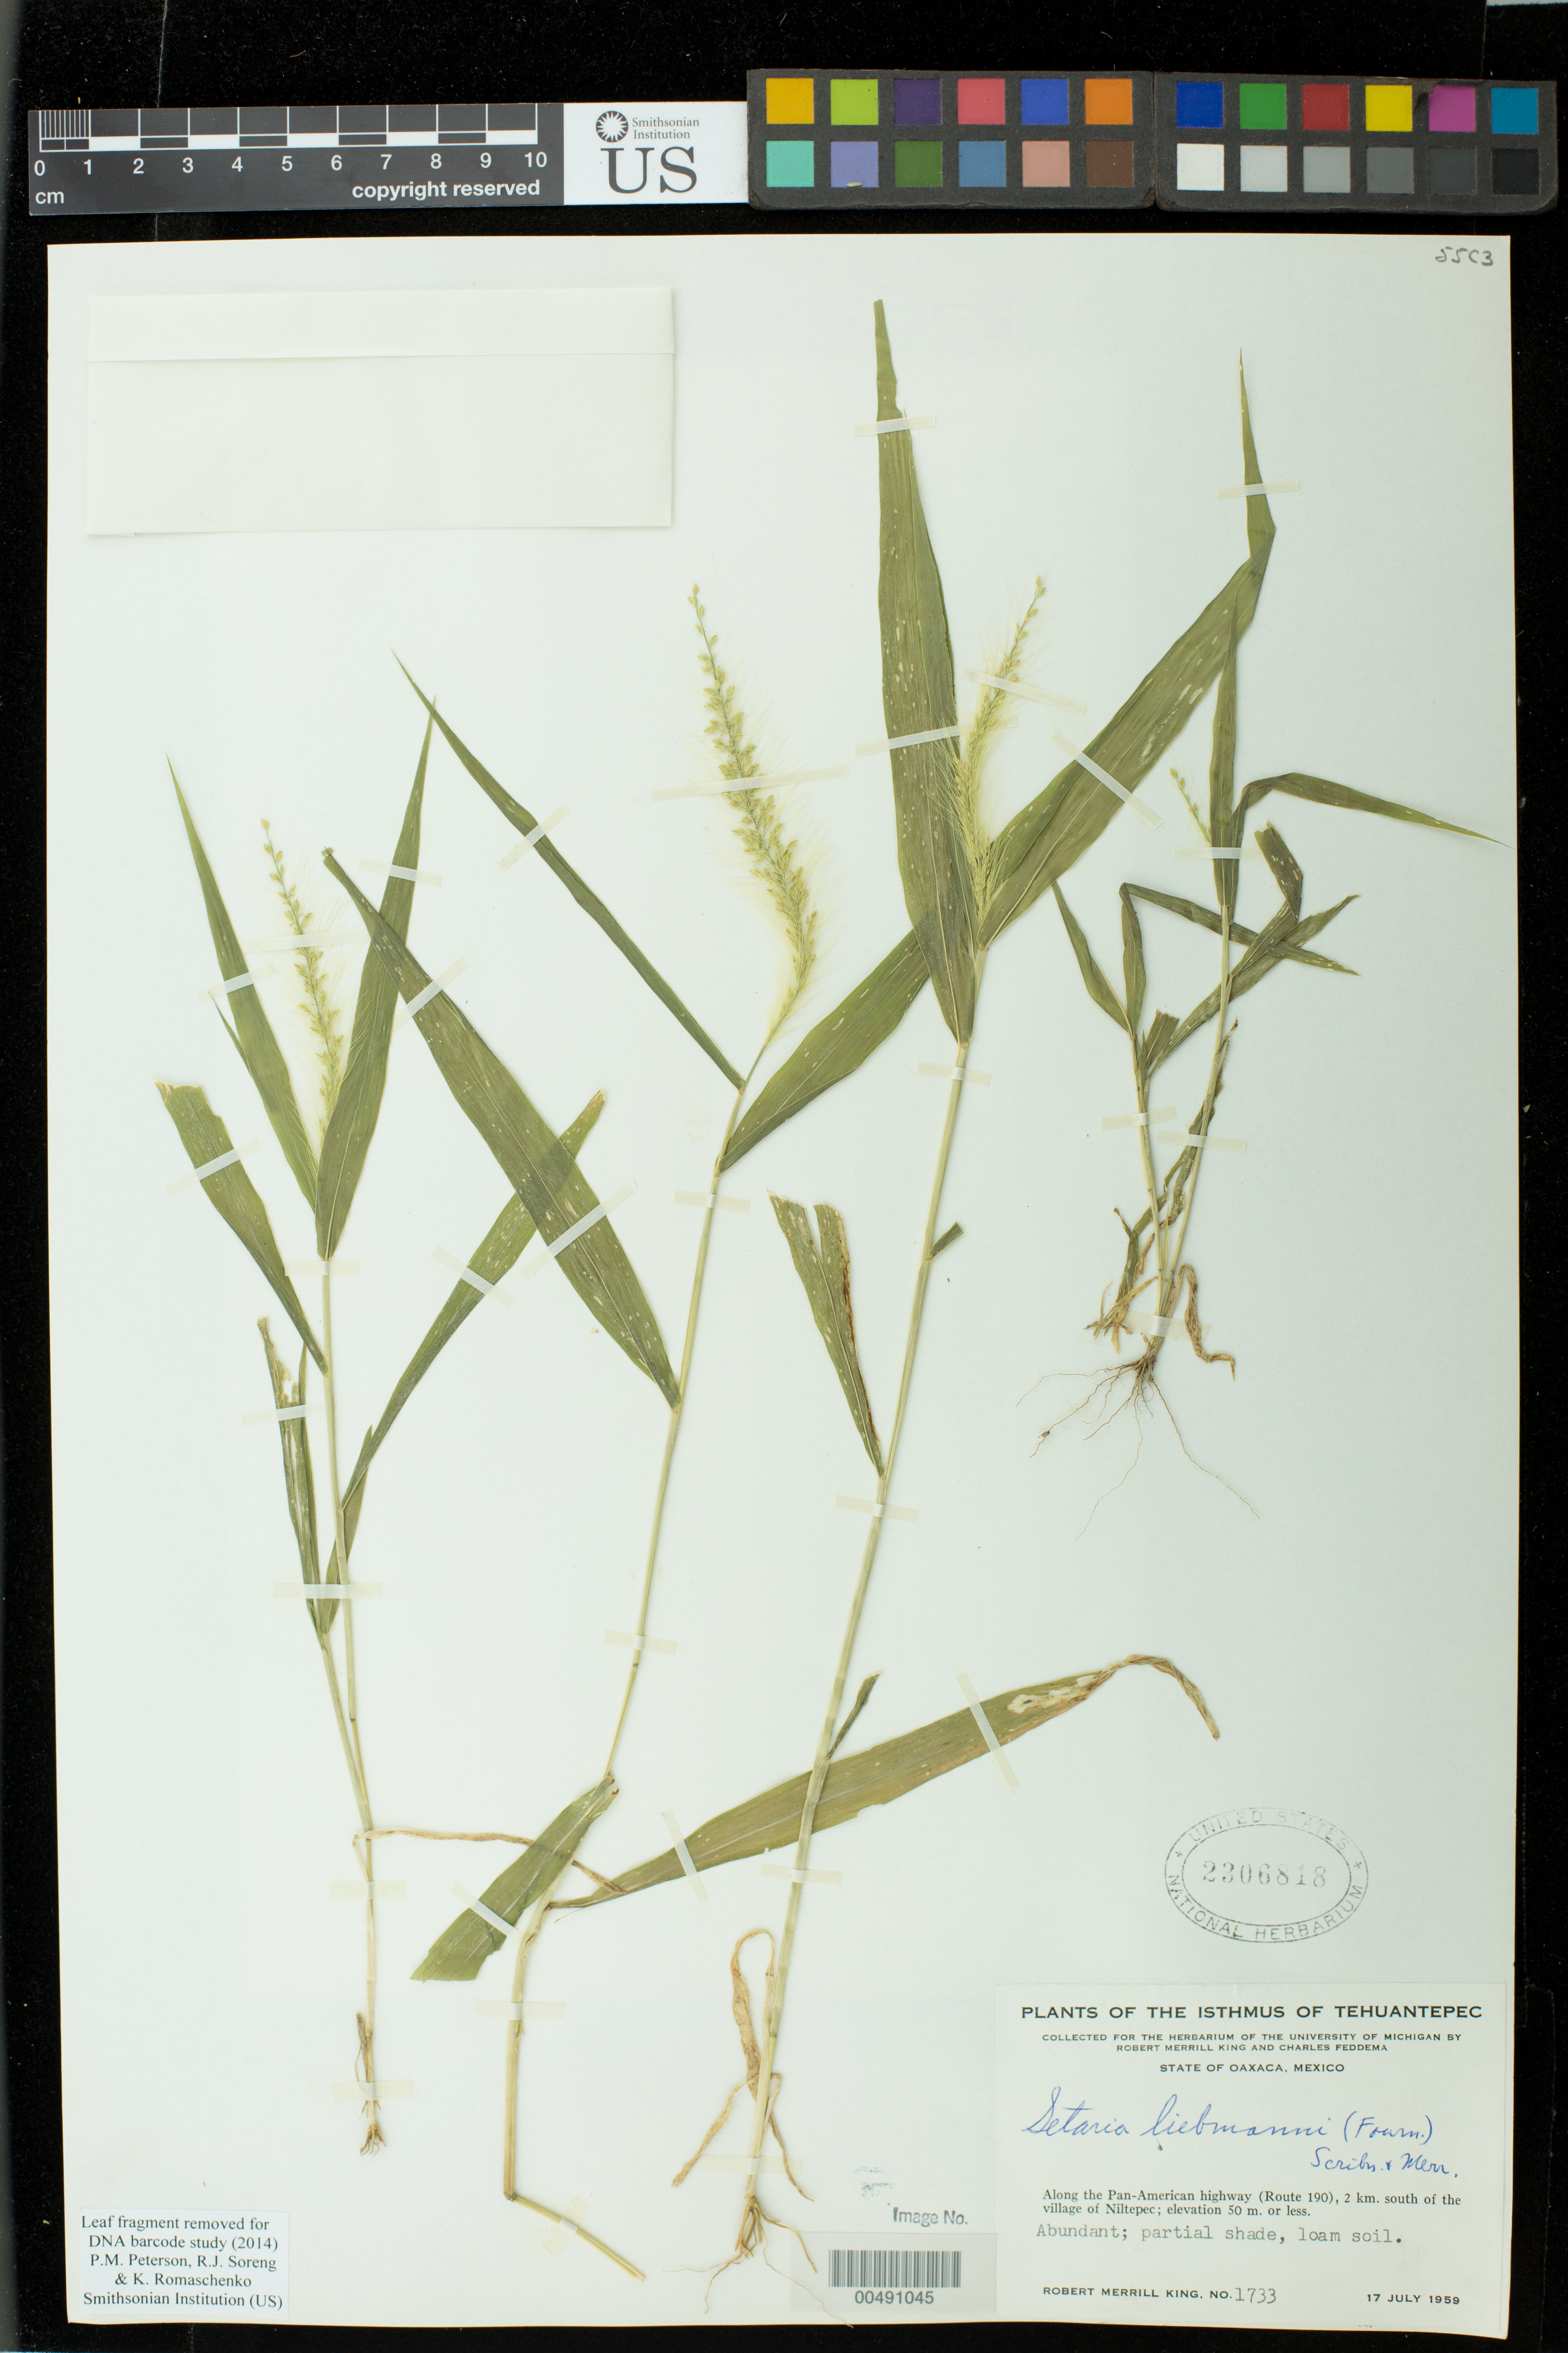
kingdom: Plantae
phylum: Tracheophyta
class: Liliopsida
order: Poales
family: Poaceae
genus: Setaria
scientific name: Setaria liebmannii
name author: E. Fourn.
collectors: R. M. King & C. Feddema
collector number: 1733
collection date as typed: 17 Jul 1959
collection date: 1959-07-17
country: Mexico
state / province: Oaxaca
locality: Isthmus of Tehuantepec, along the Pan-American Hwy (route 190), 2 km S of the village of Niltepec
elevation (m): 0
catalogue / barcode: US 2306818